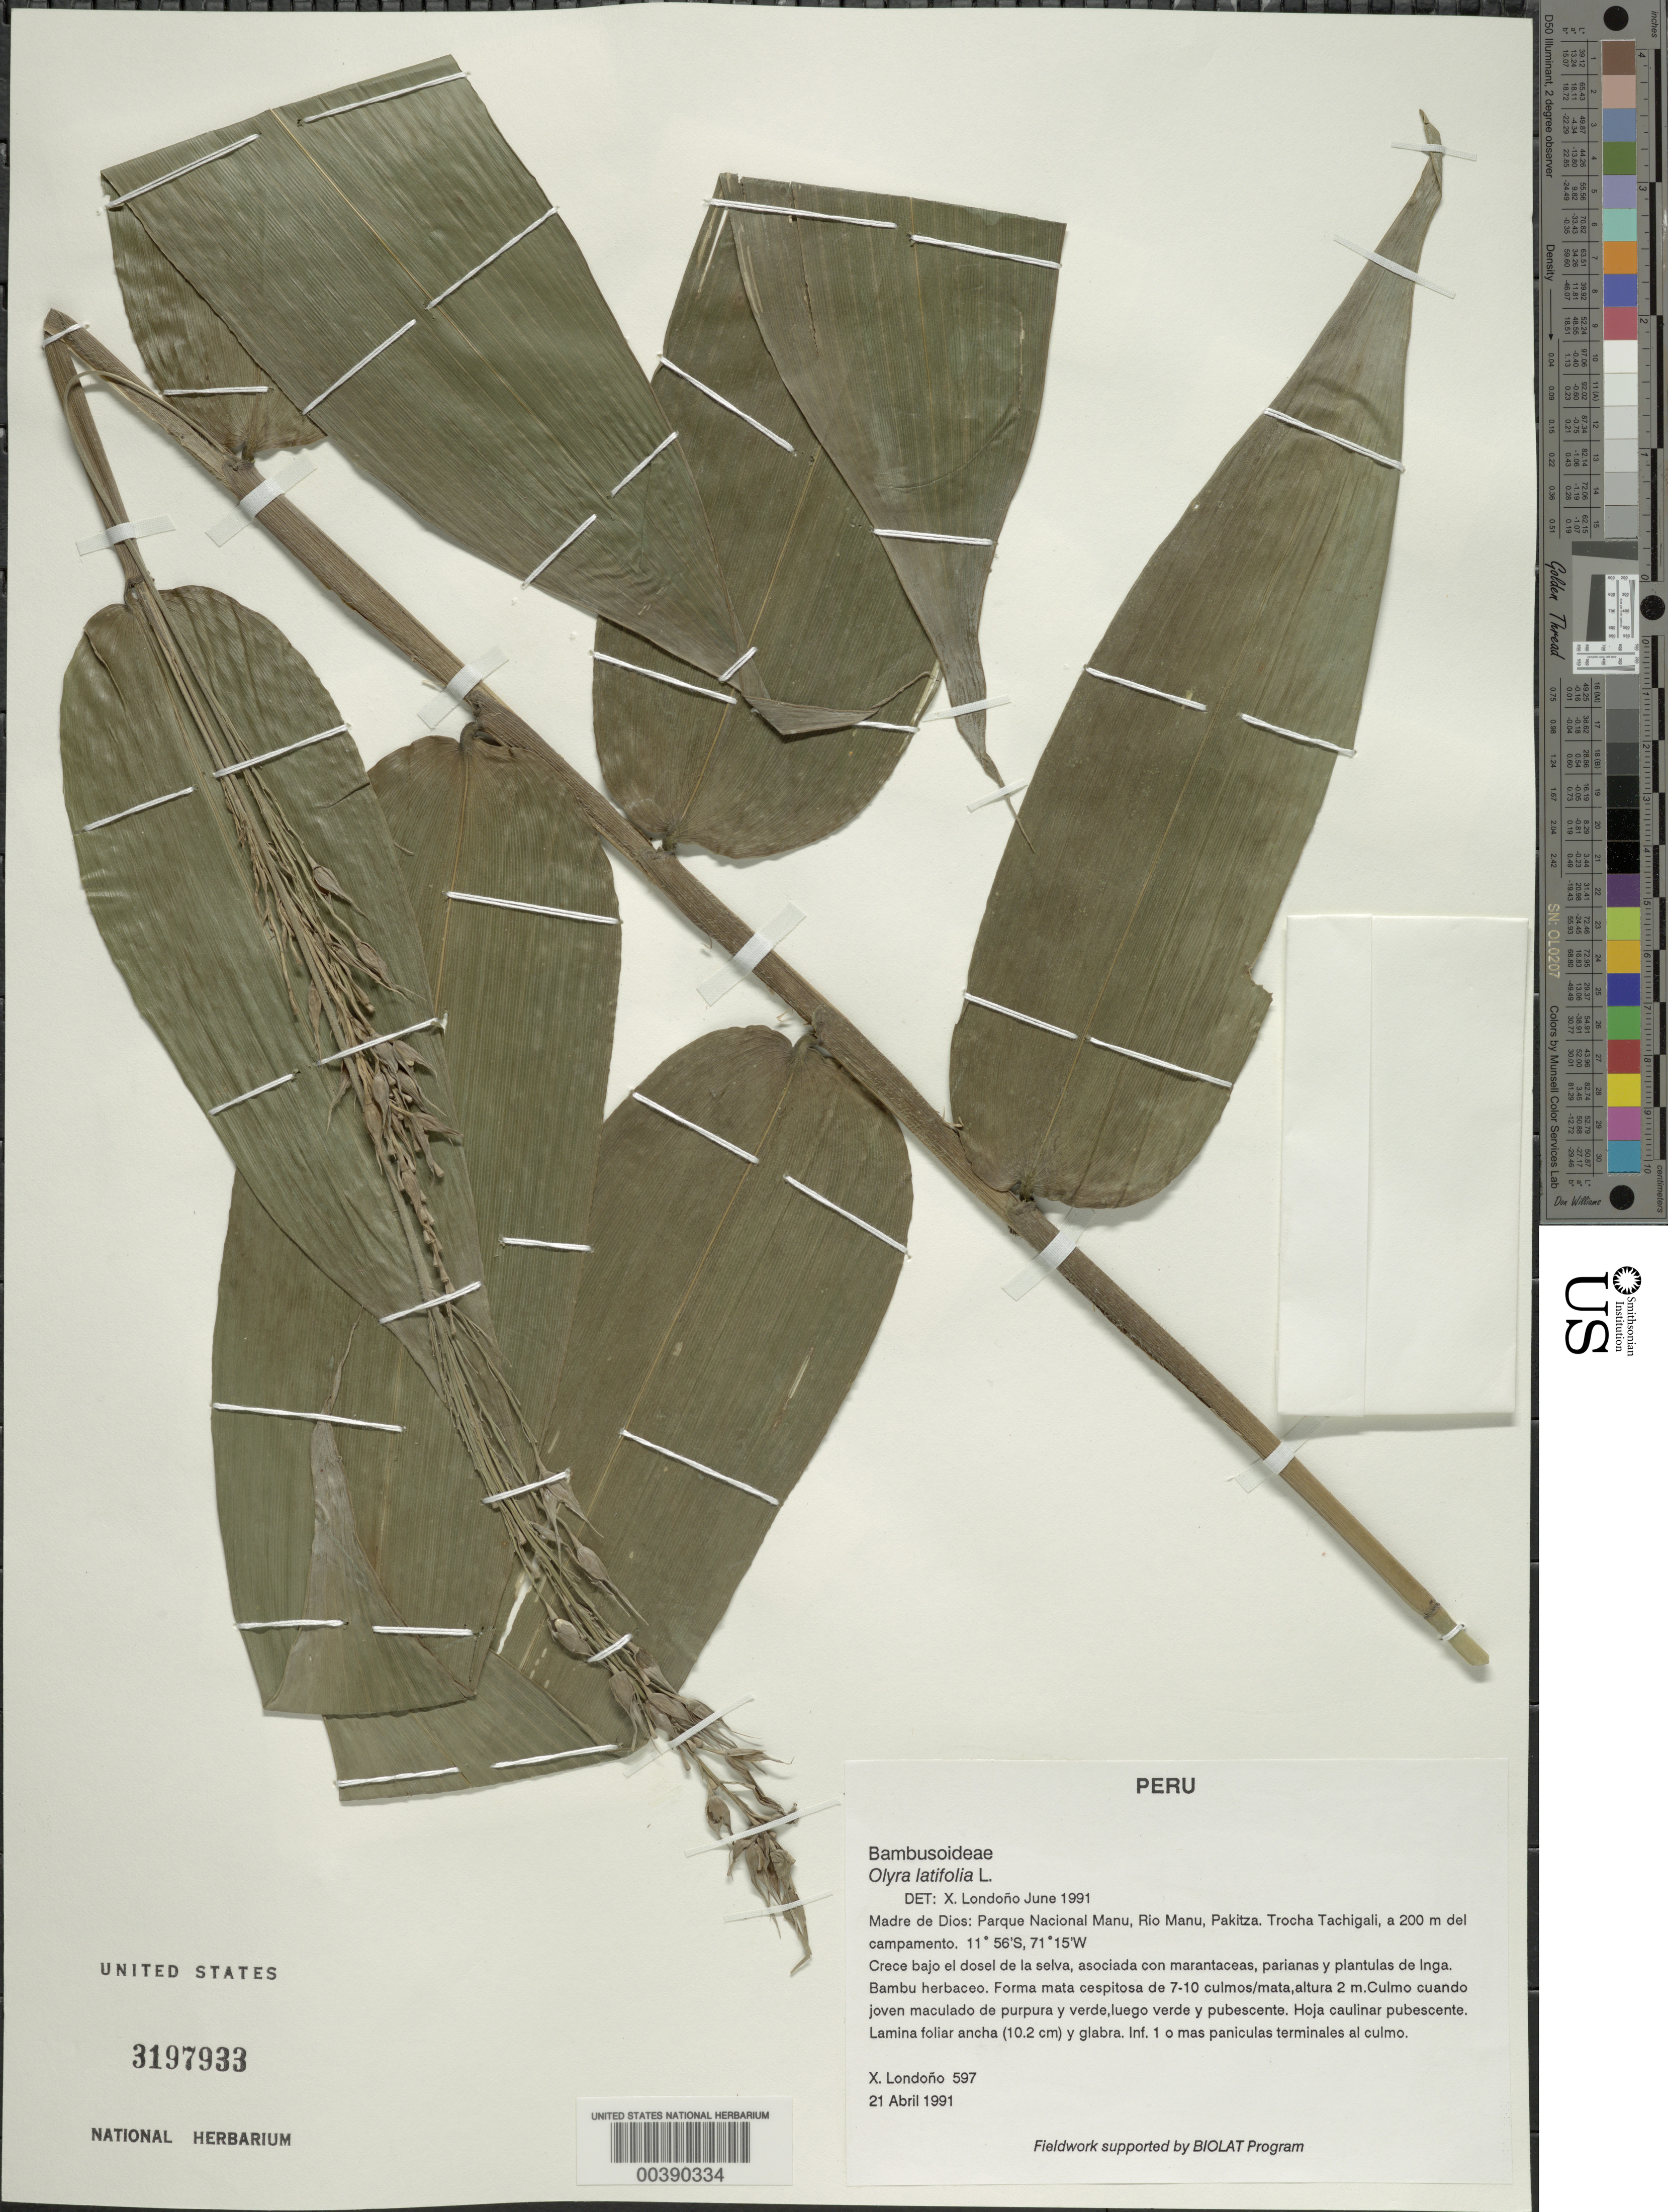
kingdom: Plantae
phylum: Tracheophyta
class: Liliopsida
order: Poales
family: Poaceae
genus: Olyra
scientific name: Olyra latifolia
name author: L.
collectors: X. Londoño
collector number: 597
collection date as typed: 21 Apr 1991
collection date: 1991-04-21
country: Peru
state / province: Madre de Dios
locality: Parque nacional manu, rio manu, pakitza; troncal tachigali, a 200m delcampamento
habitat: Bajo el dosel de la selva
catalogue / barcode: US 3197933